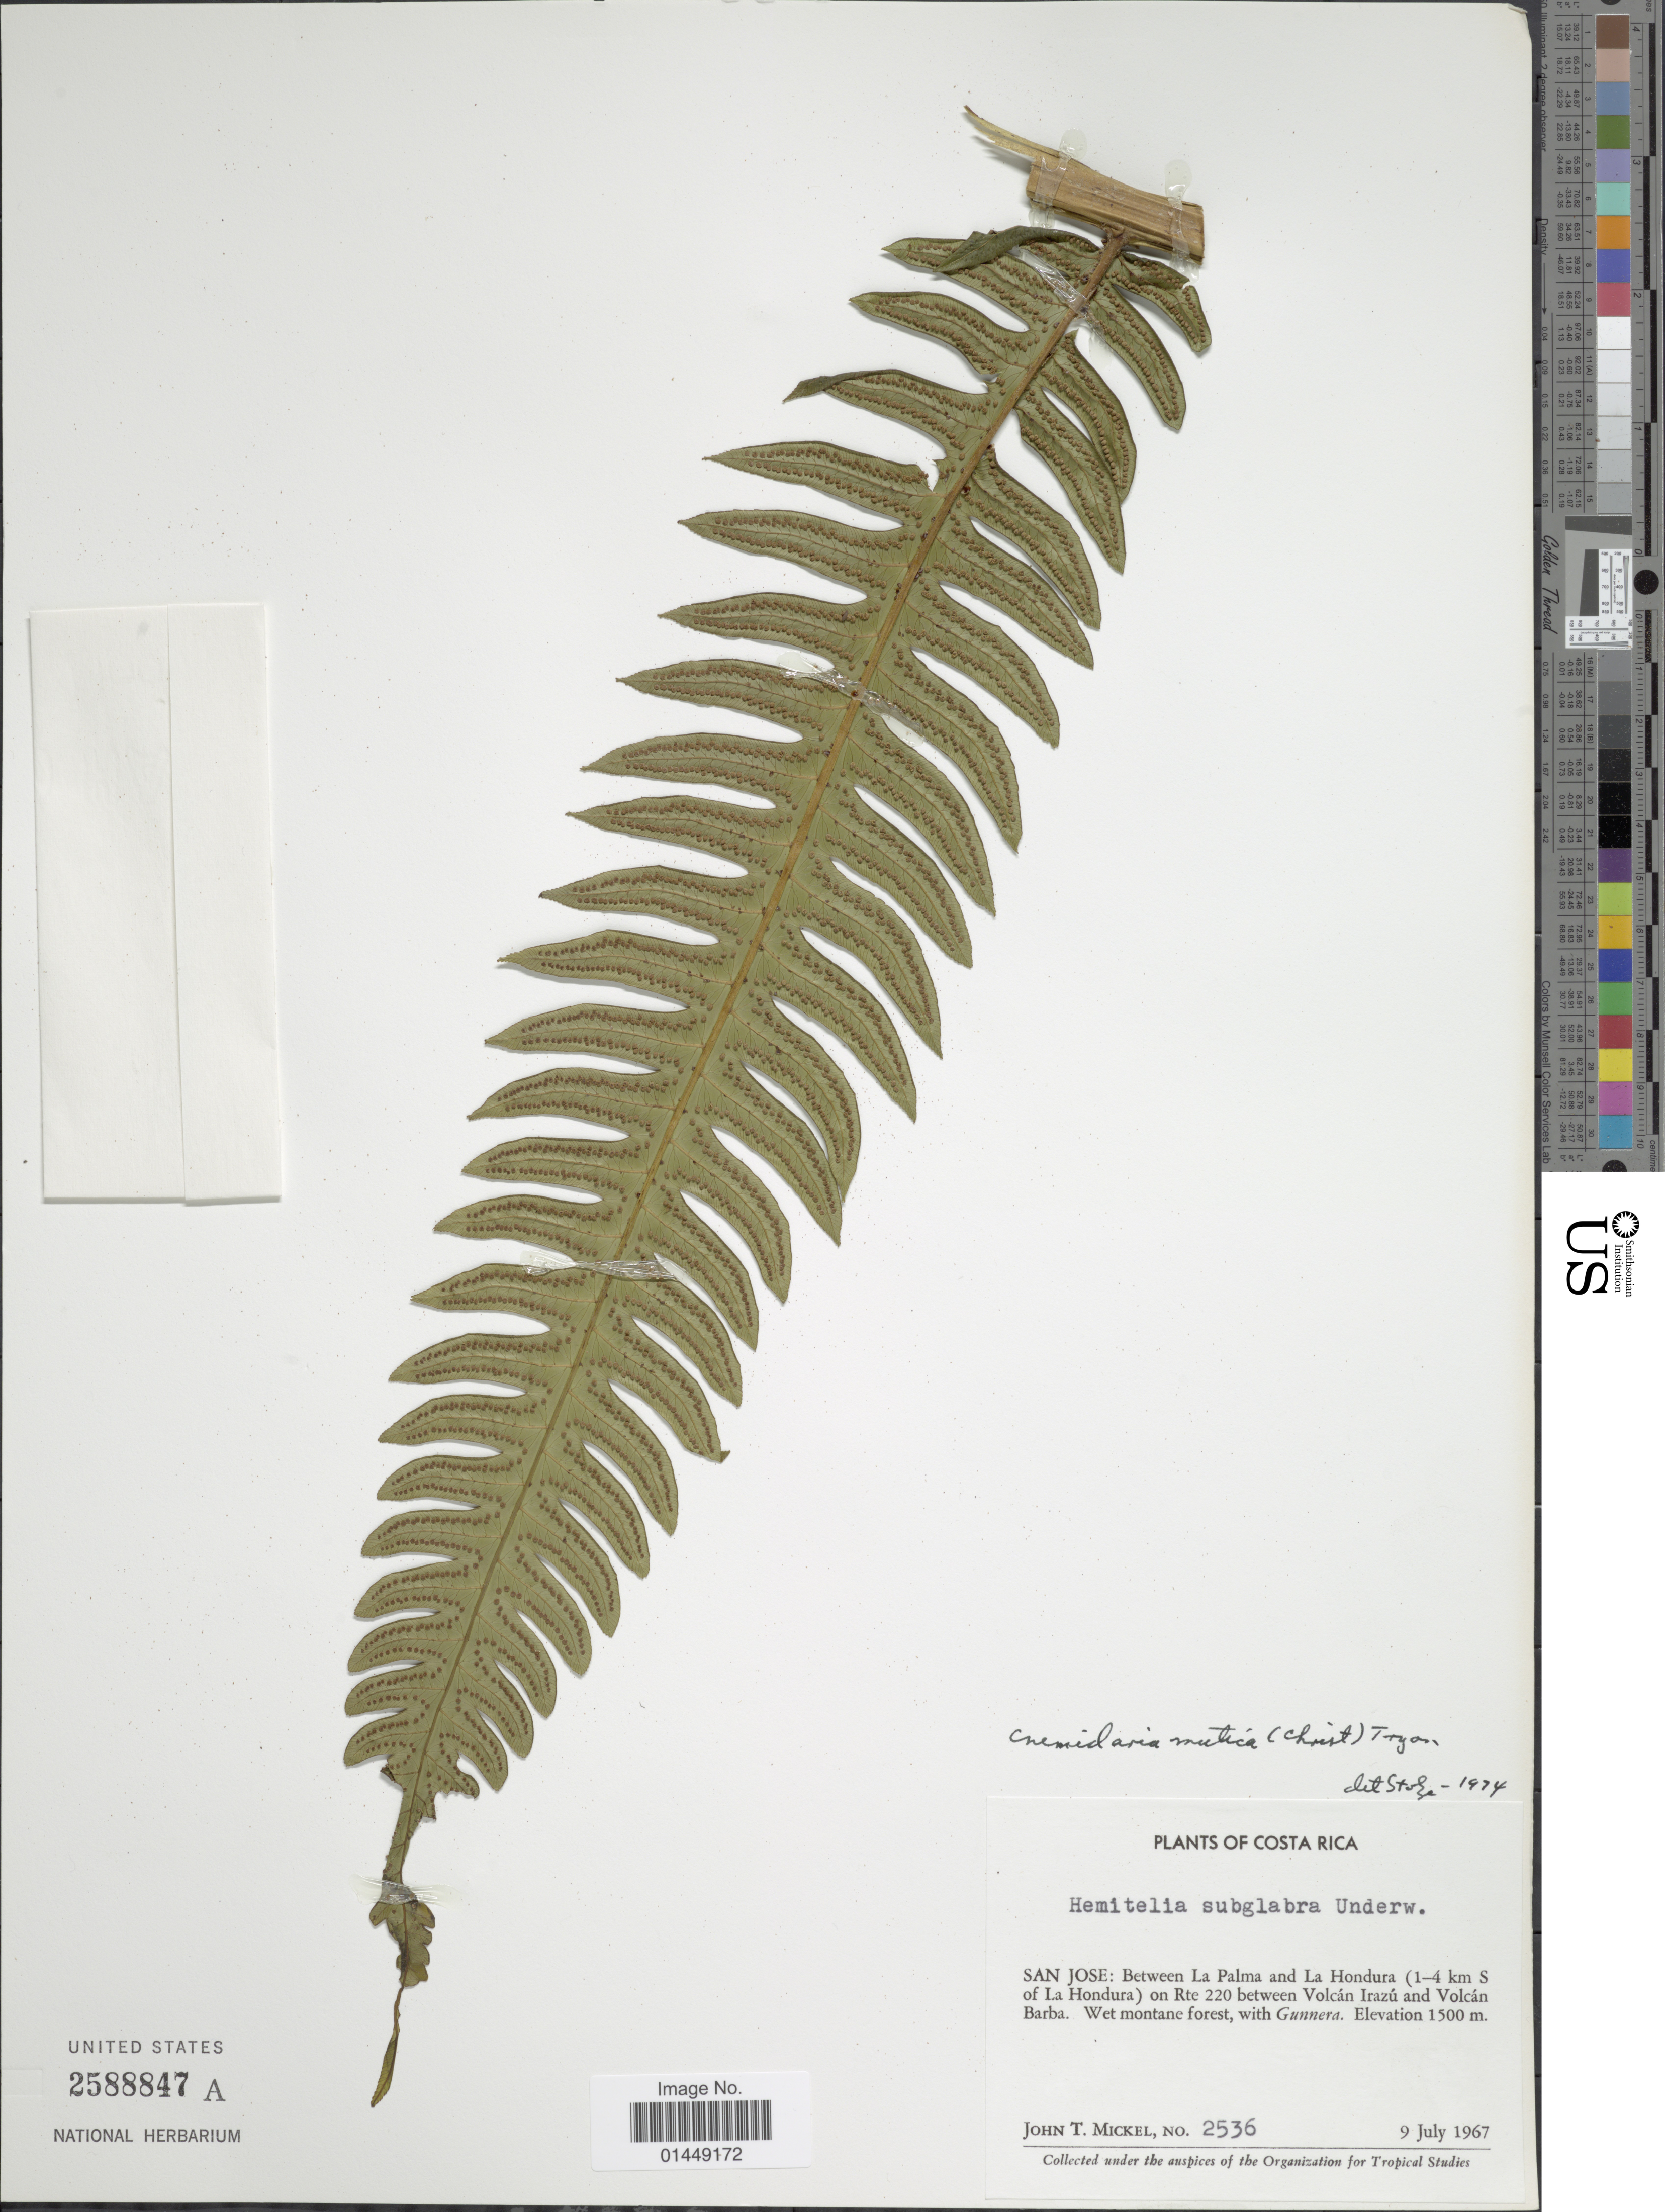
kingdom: Plantae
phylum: Tracheophyta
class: Polypodiopsida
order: Cyatheales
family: Cyatheaceae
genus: Cyathea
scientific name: Cyathea mutica var. mutica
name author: (Christ) Domin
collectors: J. T. Mickel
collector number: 2536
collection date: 1967-07-09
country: Costa Rica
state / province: San José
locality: San Jose: Between La Palma and La Hondura (1-4 km S of La Hondura) on Rte 220 between Volcán Irazú and Volcán Barba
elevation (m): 1500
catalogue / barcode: US 2588847A